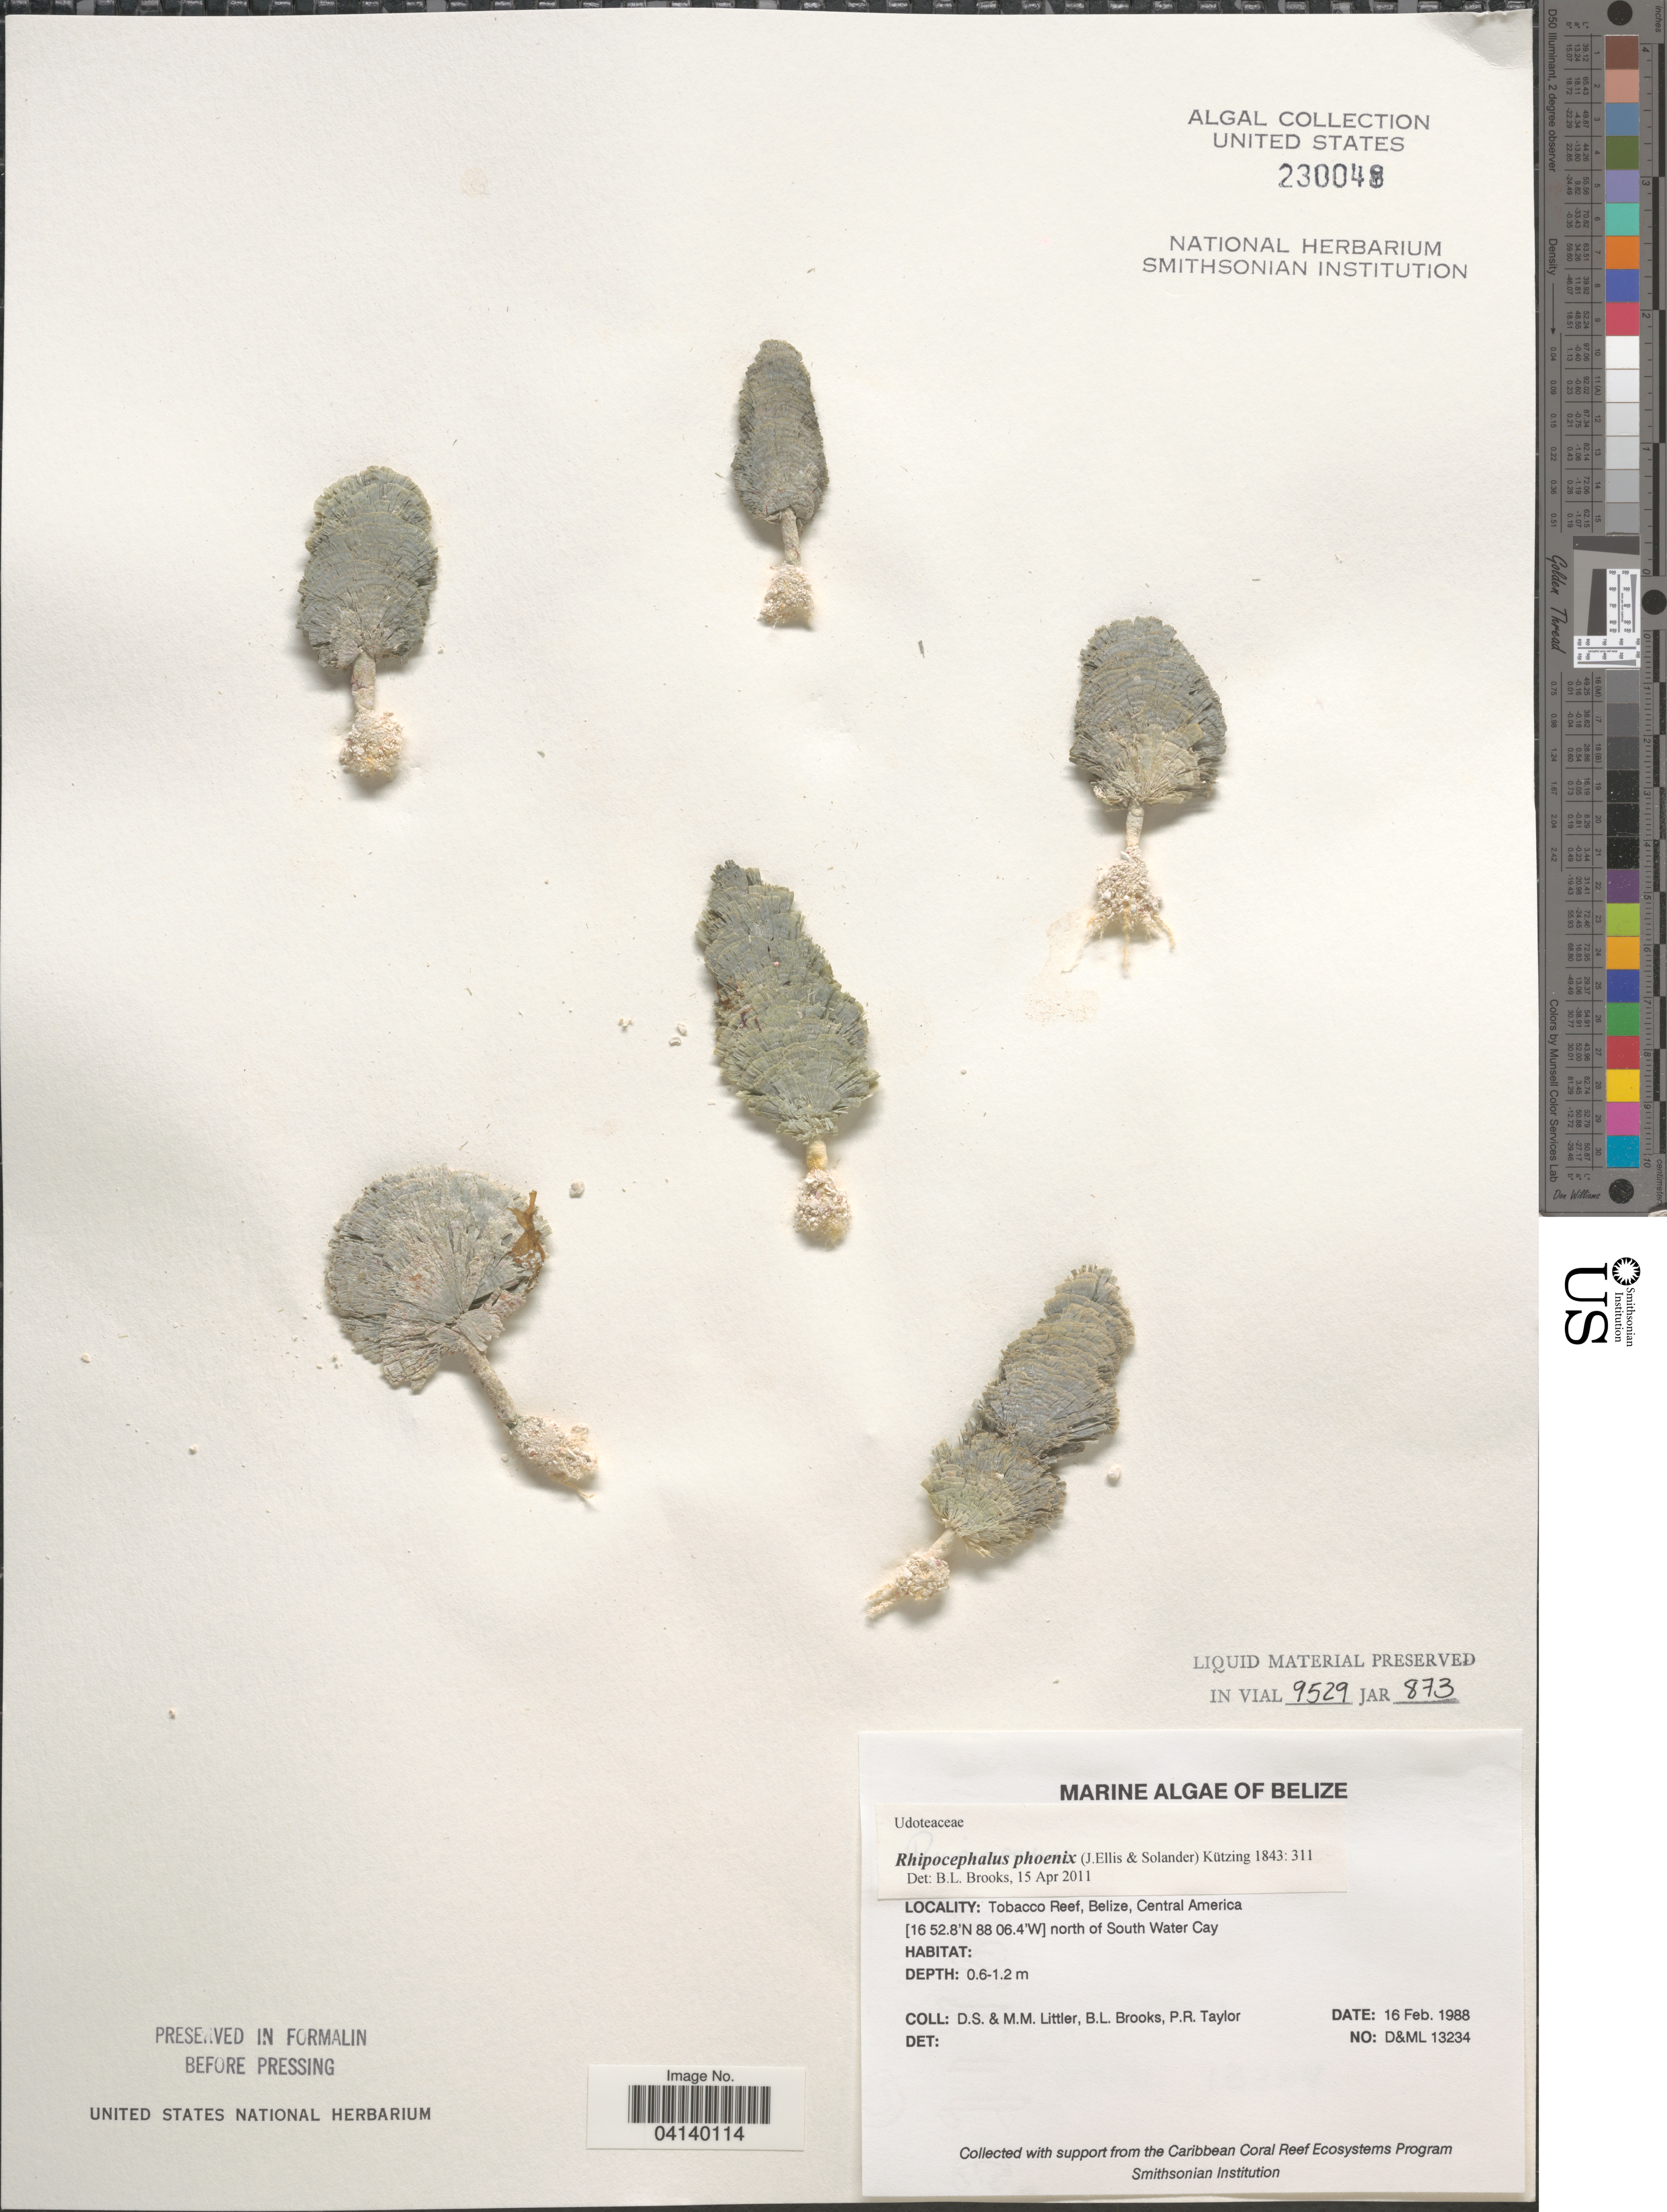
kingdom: Plantae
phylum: Chlorophyta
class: Ulvophyceae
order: Bryopsidales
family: Udoteaceae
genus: Rhipocephalus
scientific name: Rhipocephalus phoenix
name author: (J. Ellis & Sol.) Kütz.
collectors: D. S. Littler, B. Brooks & P. R. Taylor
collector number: D&ML13234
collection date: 1988-02-16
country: Belize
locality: Tobacco Reef, north of South Water Cay.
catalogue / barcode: US 230048